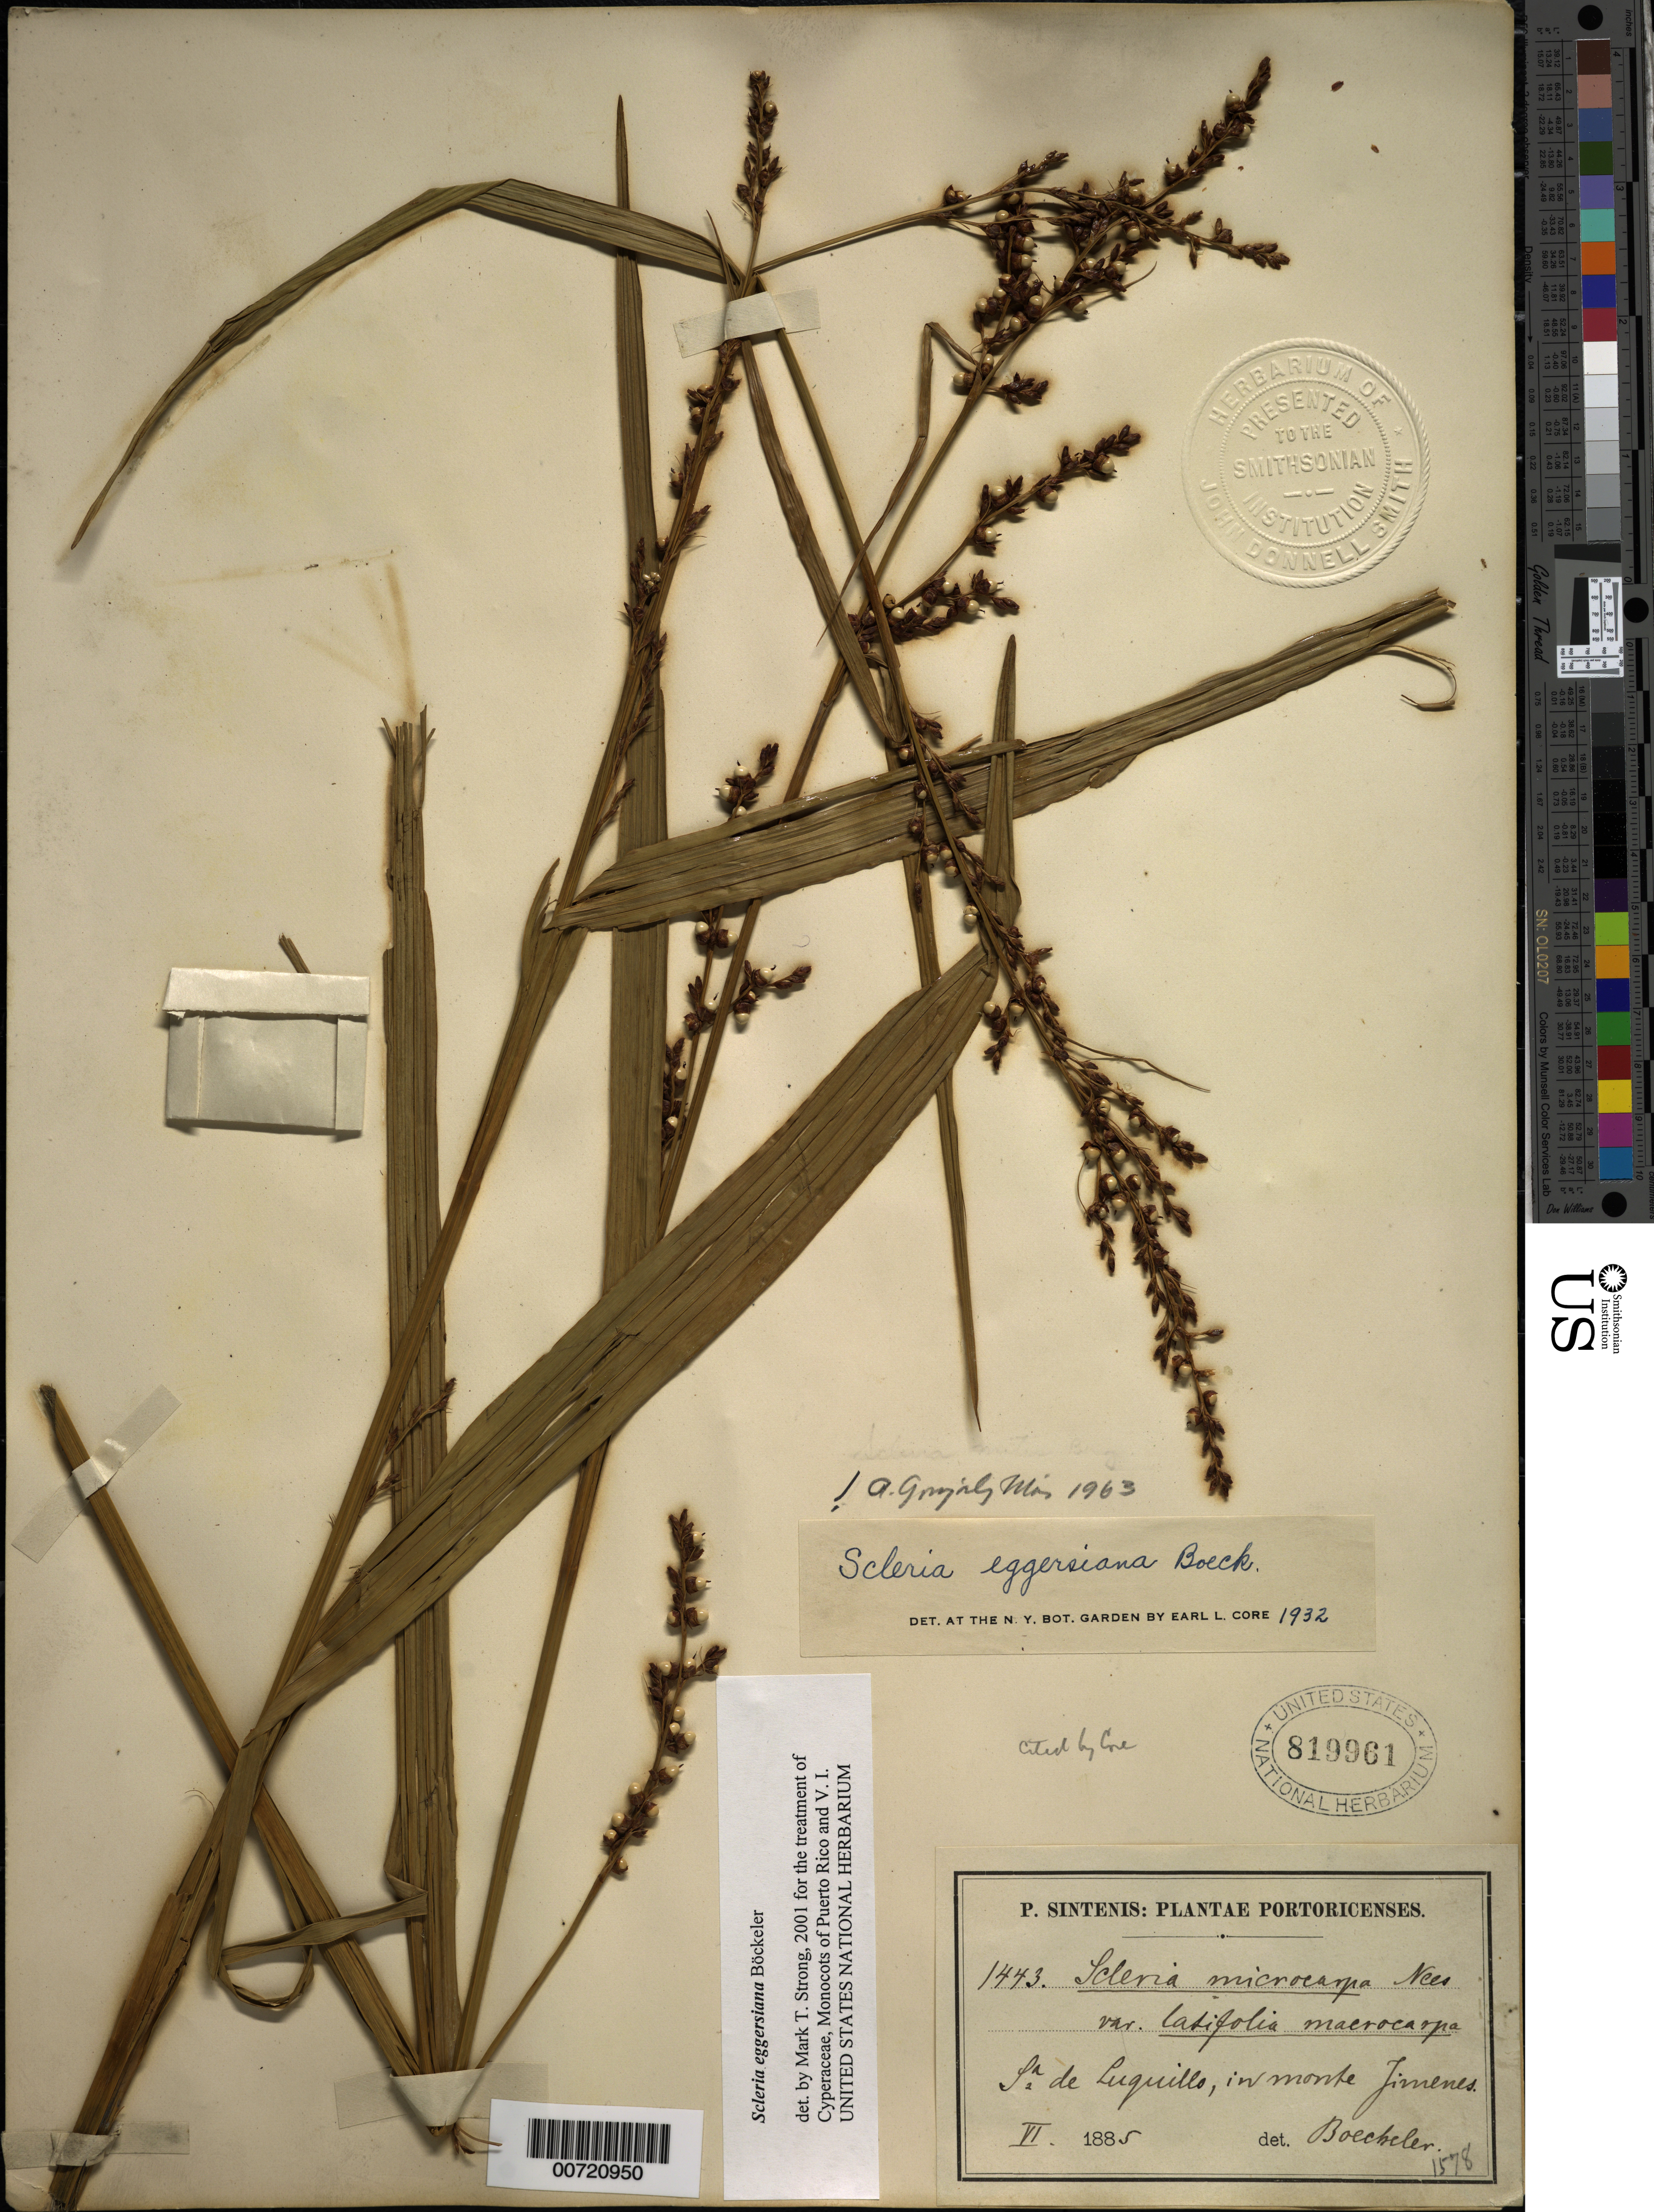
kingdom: Plantae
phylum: Tracheophyta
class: Liliopsida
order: Poales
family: Cyperaceae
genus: Scleria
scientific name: Scleria eggersiana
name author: Boeckeler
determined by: Strong, M. T., (US), Smithsonian Institution - National Museum of Natural History (UNITED STATES)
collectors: P. Sintenis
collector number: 1443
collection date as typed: Jun 1885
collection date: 1885-06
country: Puerto Rico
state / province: Luquillo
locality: Sierra de Luquillo.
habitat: In monte Jimenes.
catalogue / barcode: US 819961